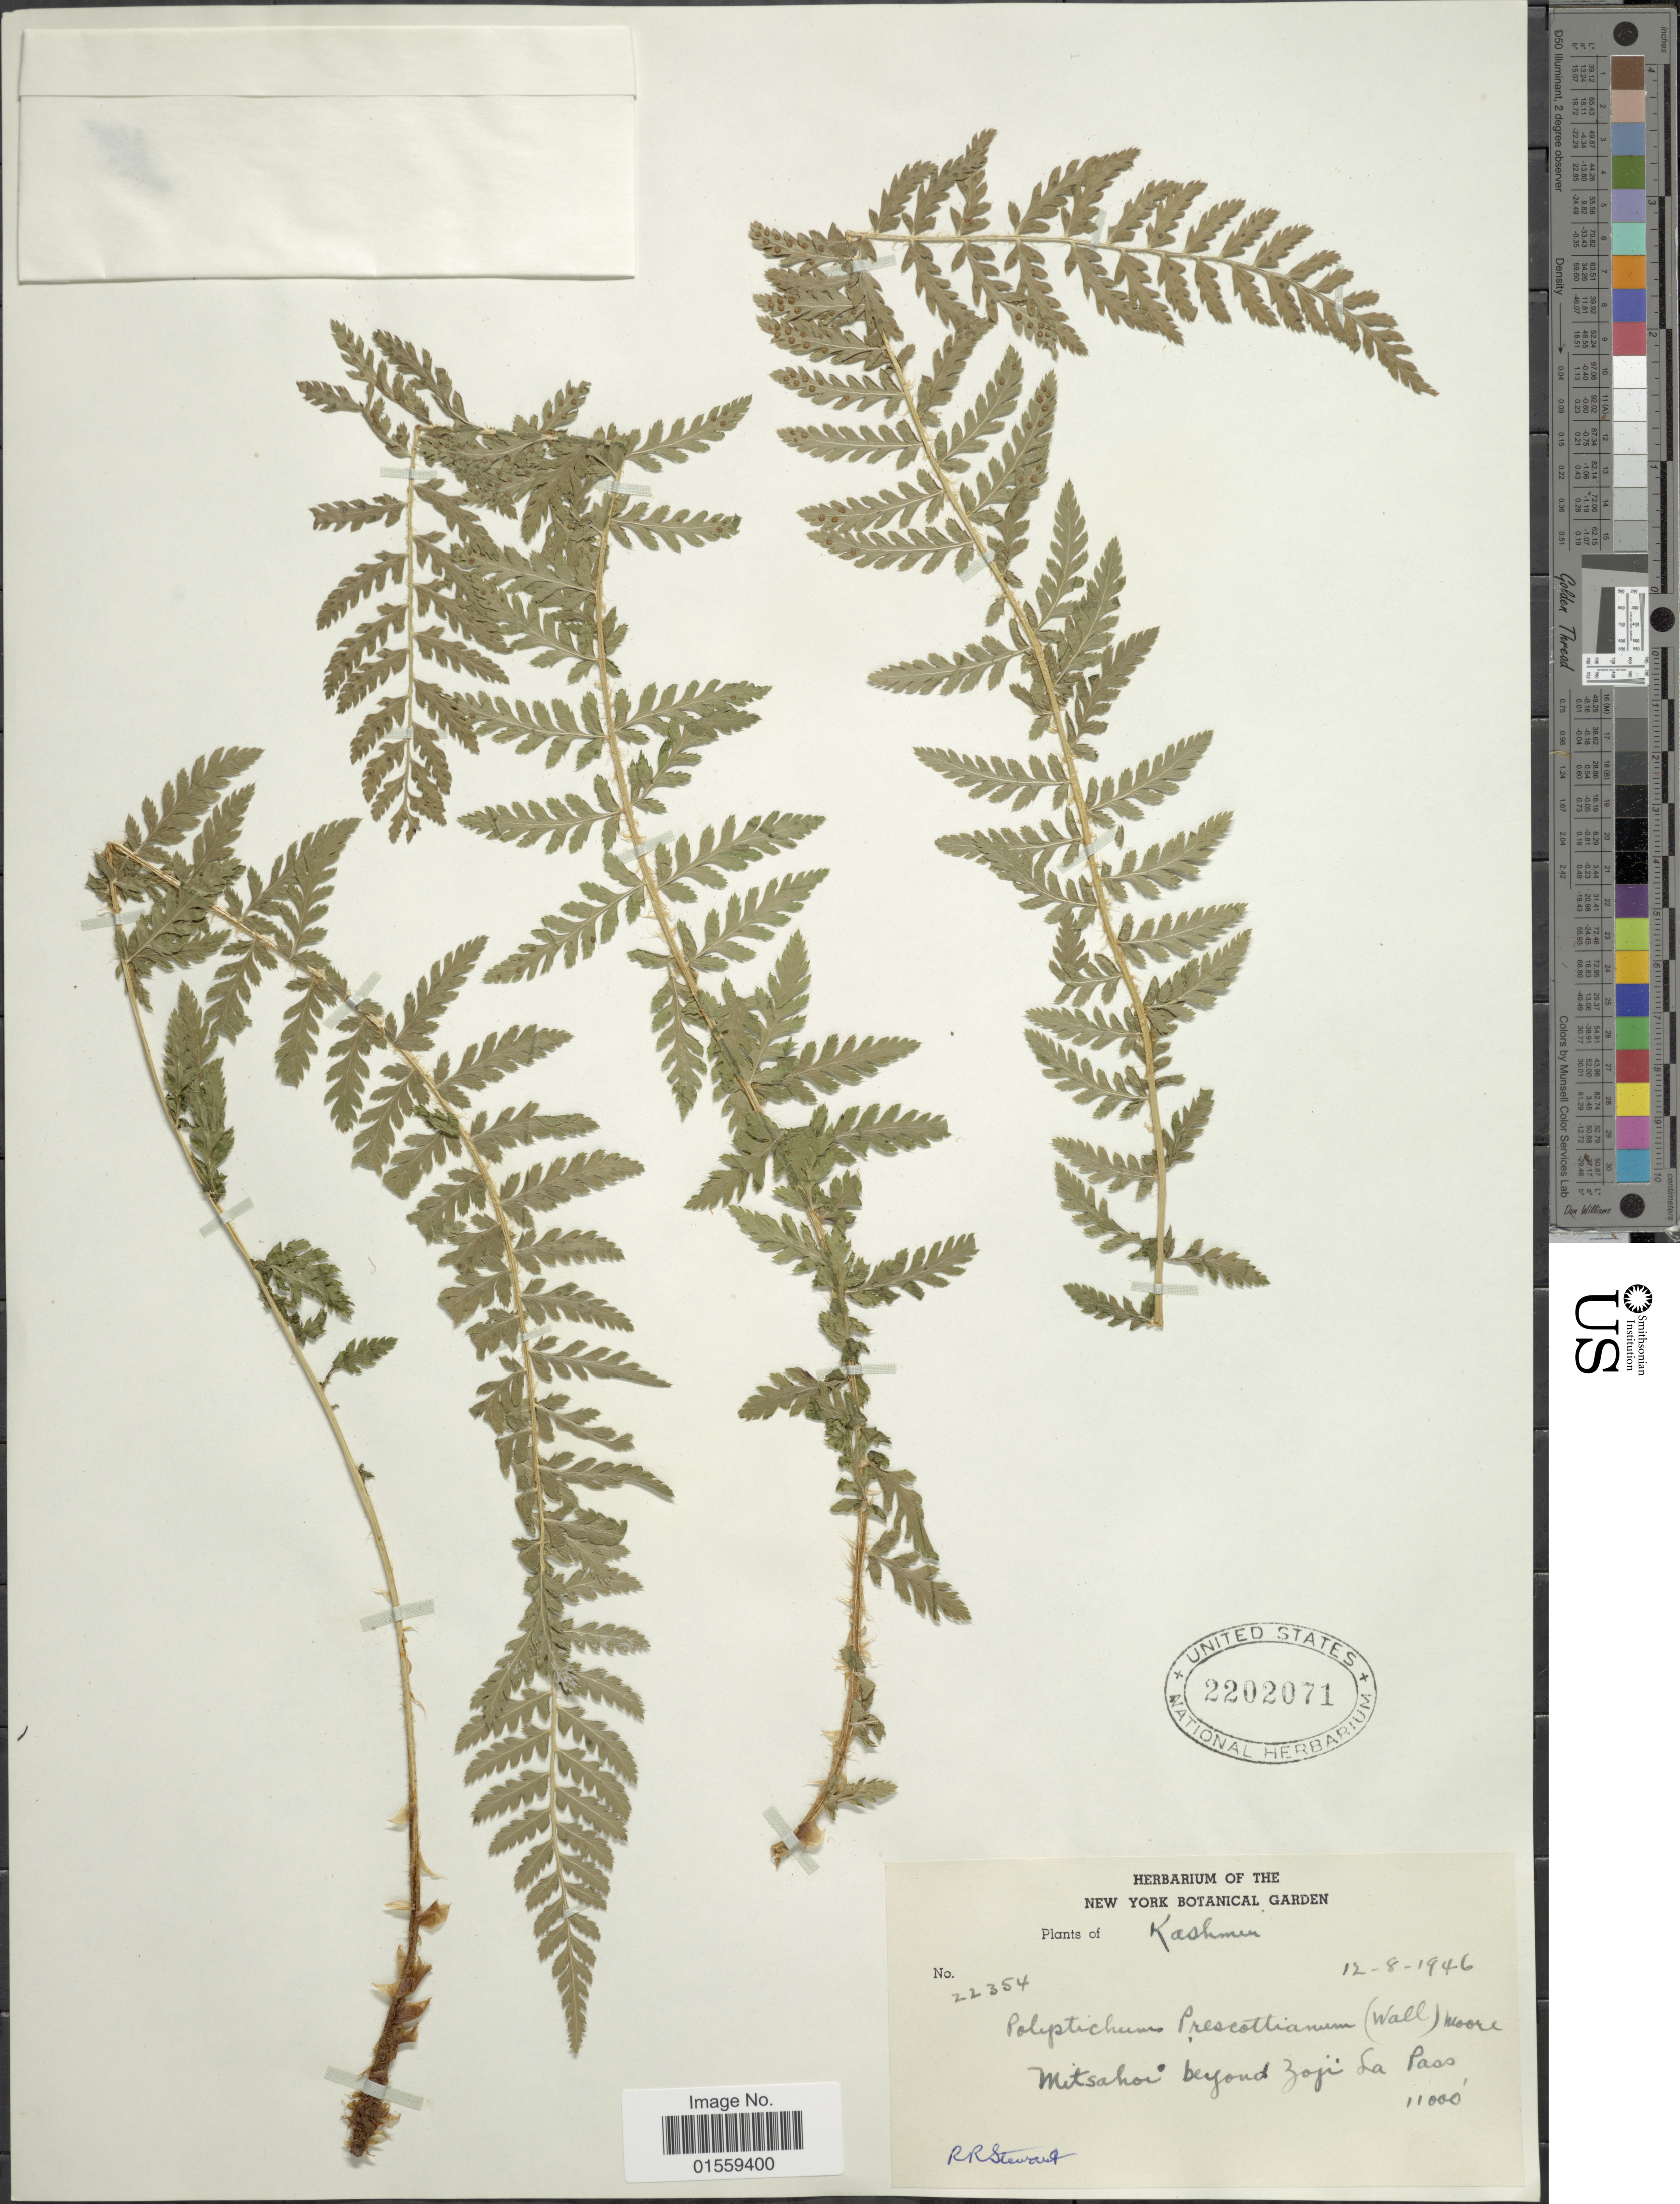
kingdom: Plantae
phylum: Tracheophyta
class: Polypodiopsida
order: Polypodiales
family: Dryopteridaceae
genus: Polystichum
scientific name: Polystichum prescottianum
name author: (Wall. ex Mett.) T. Moore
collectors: R. R. Stewart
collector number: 22354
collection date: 1946-08-12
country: India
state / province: Jammu and Kashmir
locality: Kashmir, Mitsahoi beyond Zoji La Pass.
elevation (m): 3353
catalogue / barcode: US 2202071